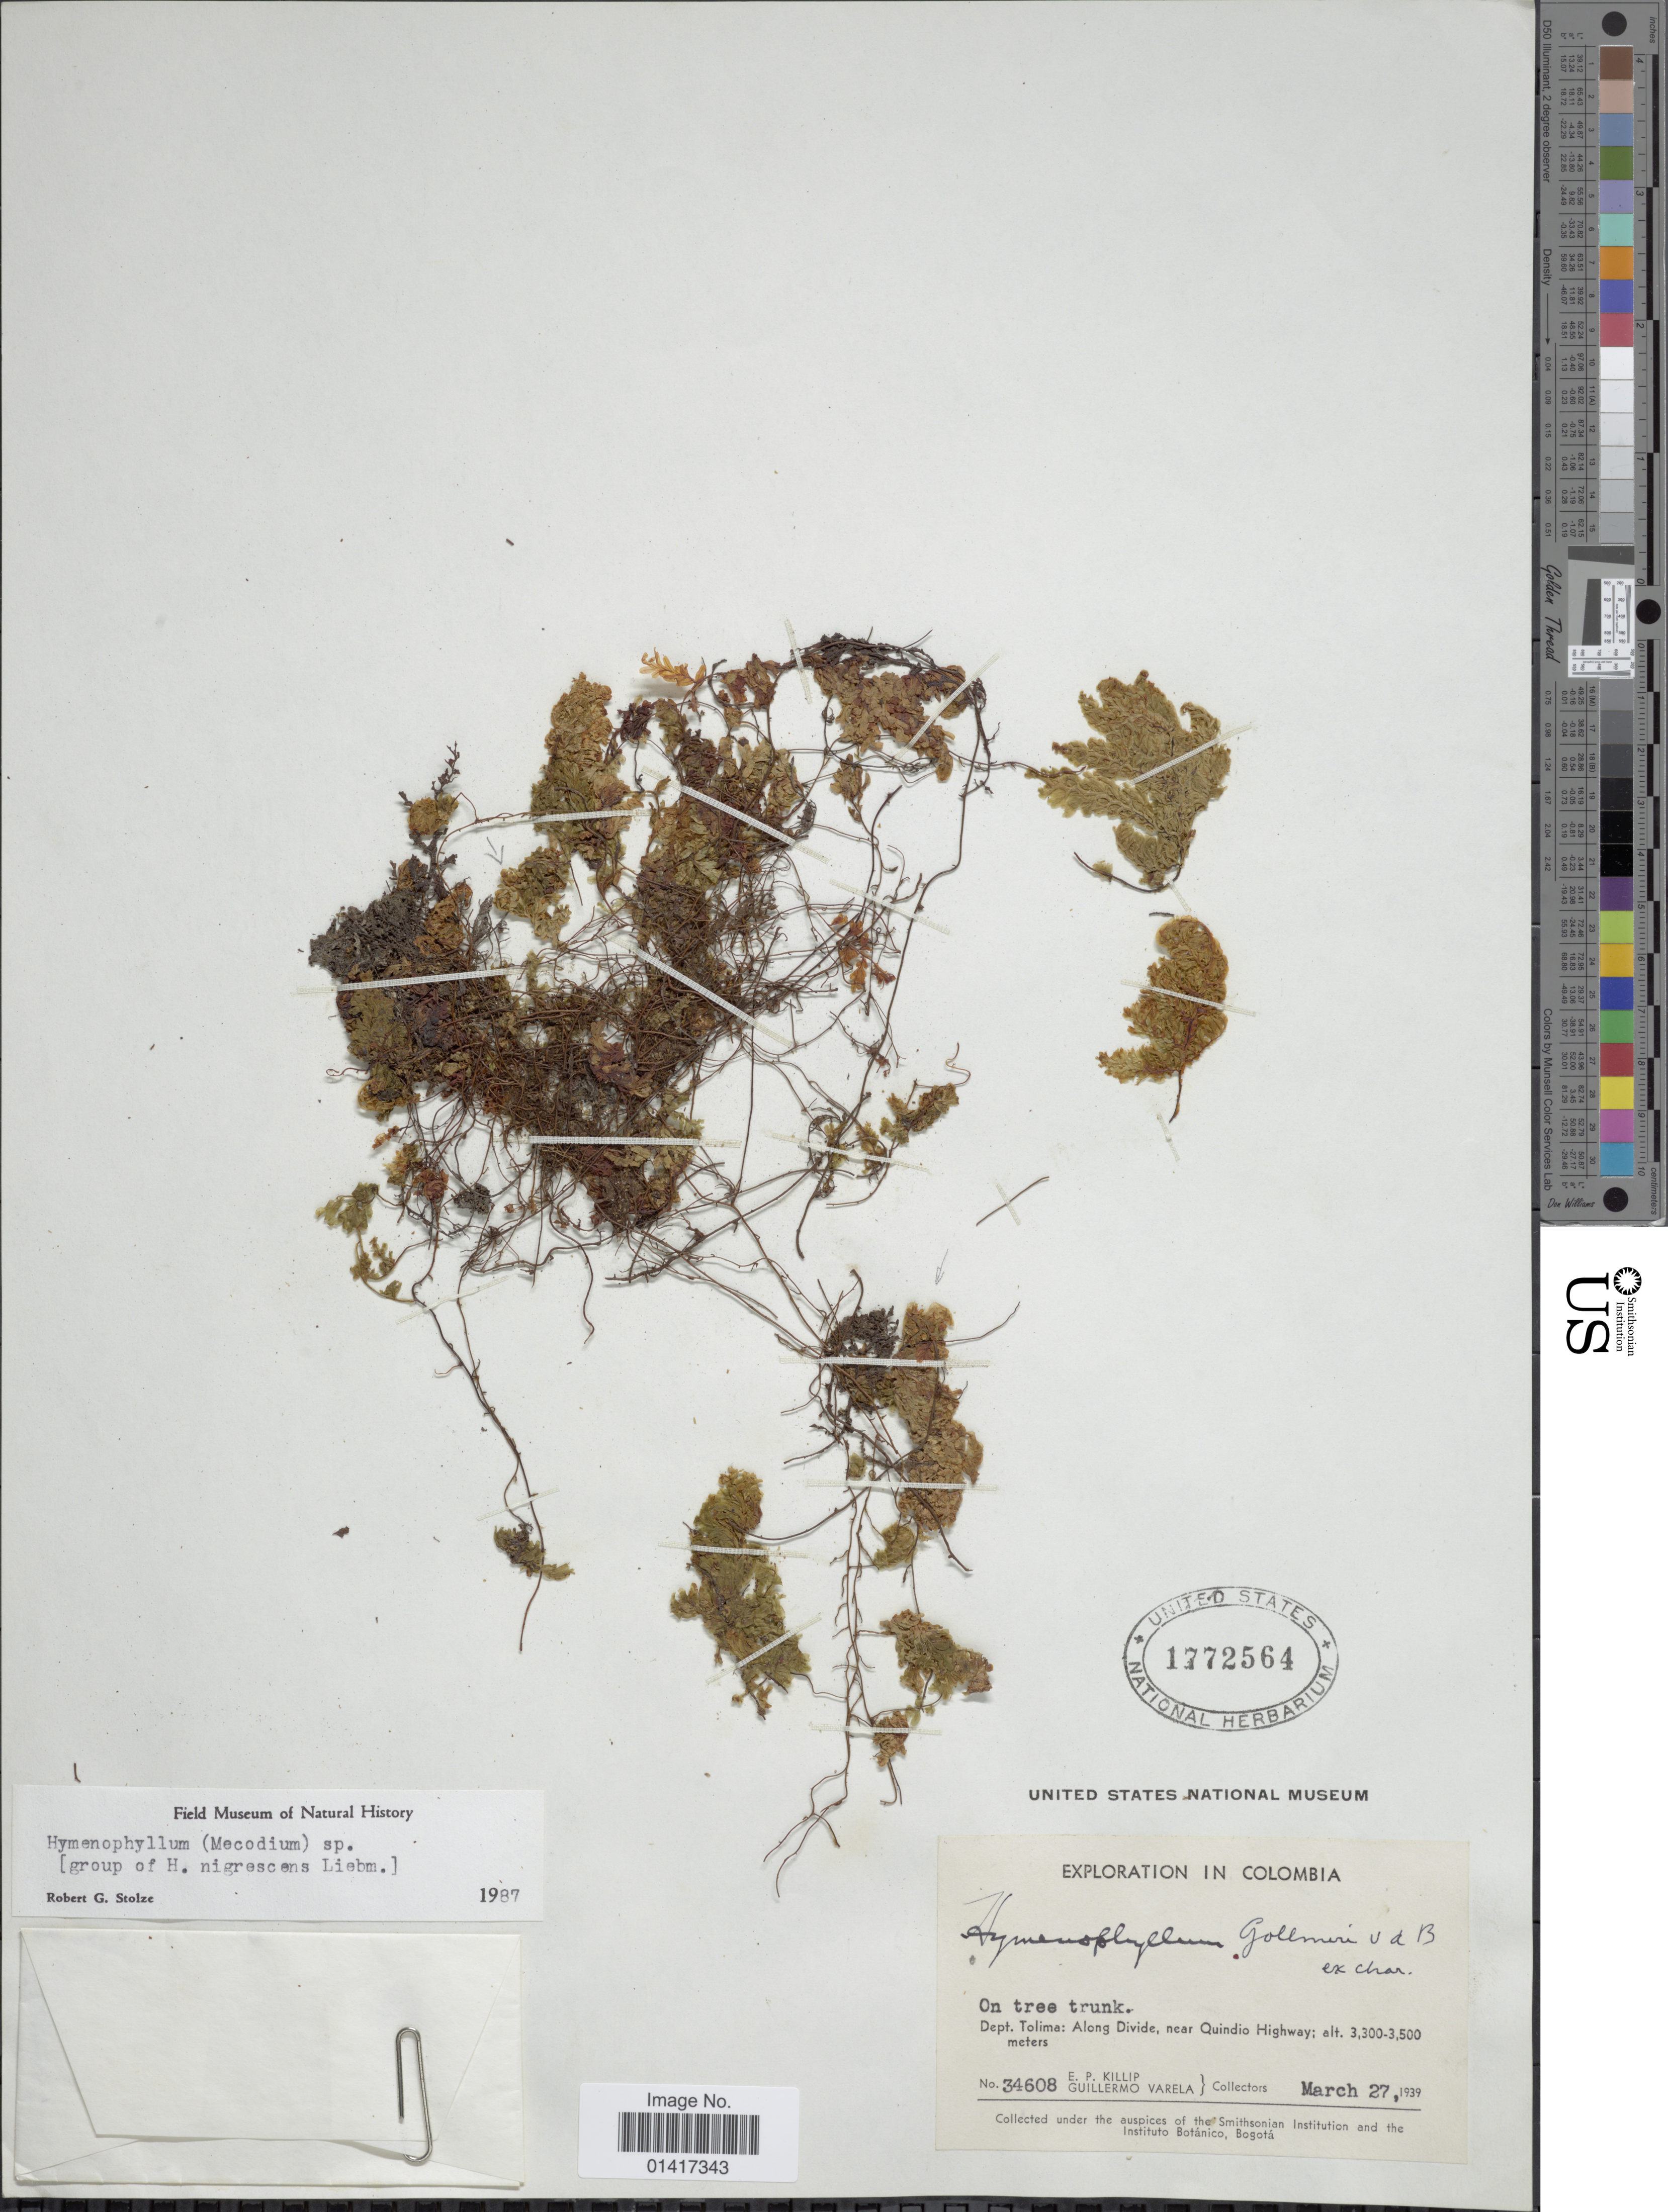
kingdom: Plantae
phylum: Tracheophyta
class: Polypodiopsida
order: Hymenophyllales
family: Hymenophyllaceae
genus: Hymenophyllum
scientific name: Hymenophyllum sp.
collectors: E. P. Killip & G. Varela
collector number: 34608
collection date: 1939-03-27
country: Colombia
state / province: Tolima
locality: Dept. Tolima: Along Divide, near Quindio Highway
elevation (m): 3300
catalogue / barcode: US 1772564